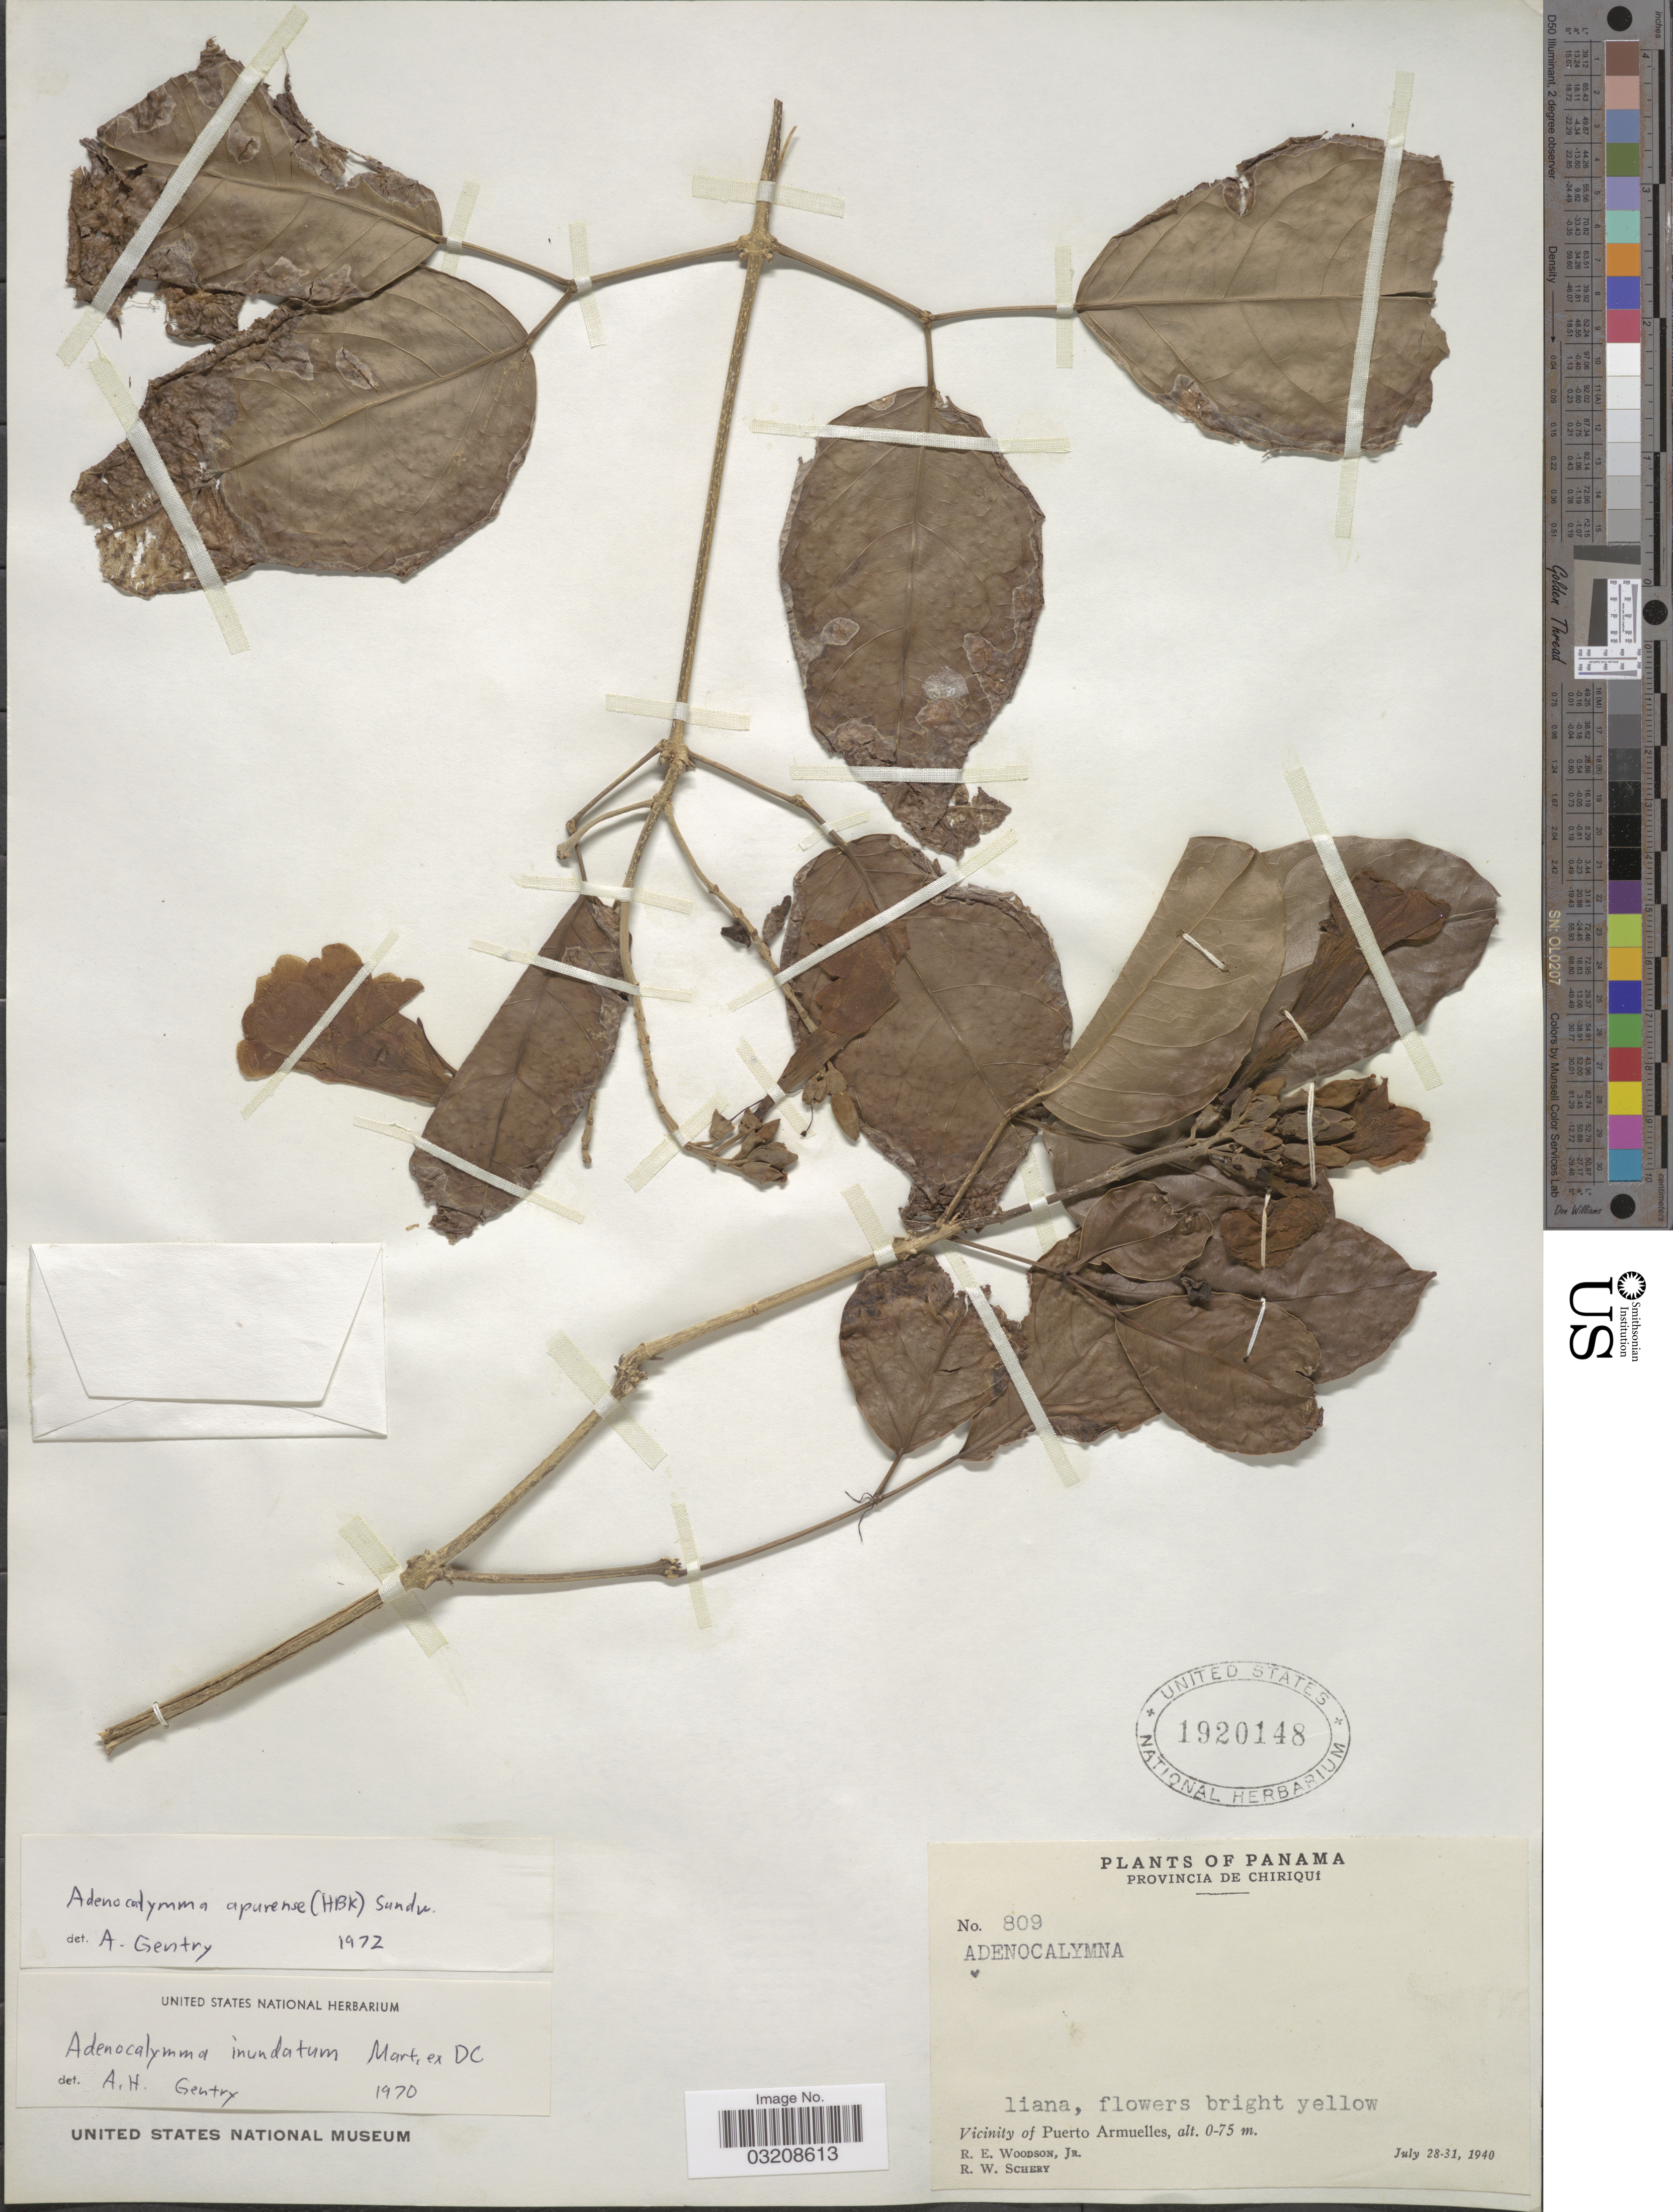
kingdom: Plantae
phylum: Tracheophyta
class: Magnoliopsida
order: Lamiales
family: Bignoniaceae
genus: Adenocalymma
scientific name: Adenocalymma inundatum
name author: Mart. ex DC.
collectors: R. E. Woodson & R. W. Schery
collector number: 809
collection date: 1940-07-28/1940-07-31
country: Panama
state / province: Chiriqui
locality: Vicinity of Puerto Armuelles.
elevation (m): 0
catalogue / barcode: US 1920148